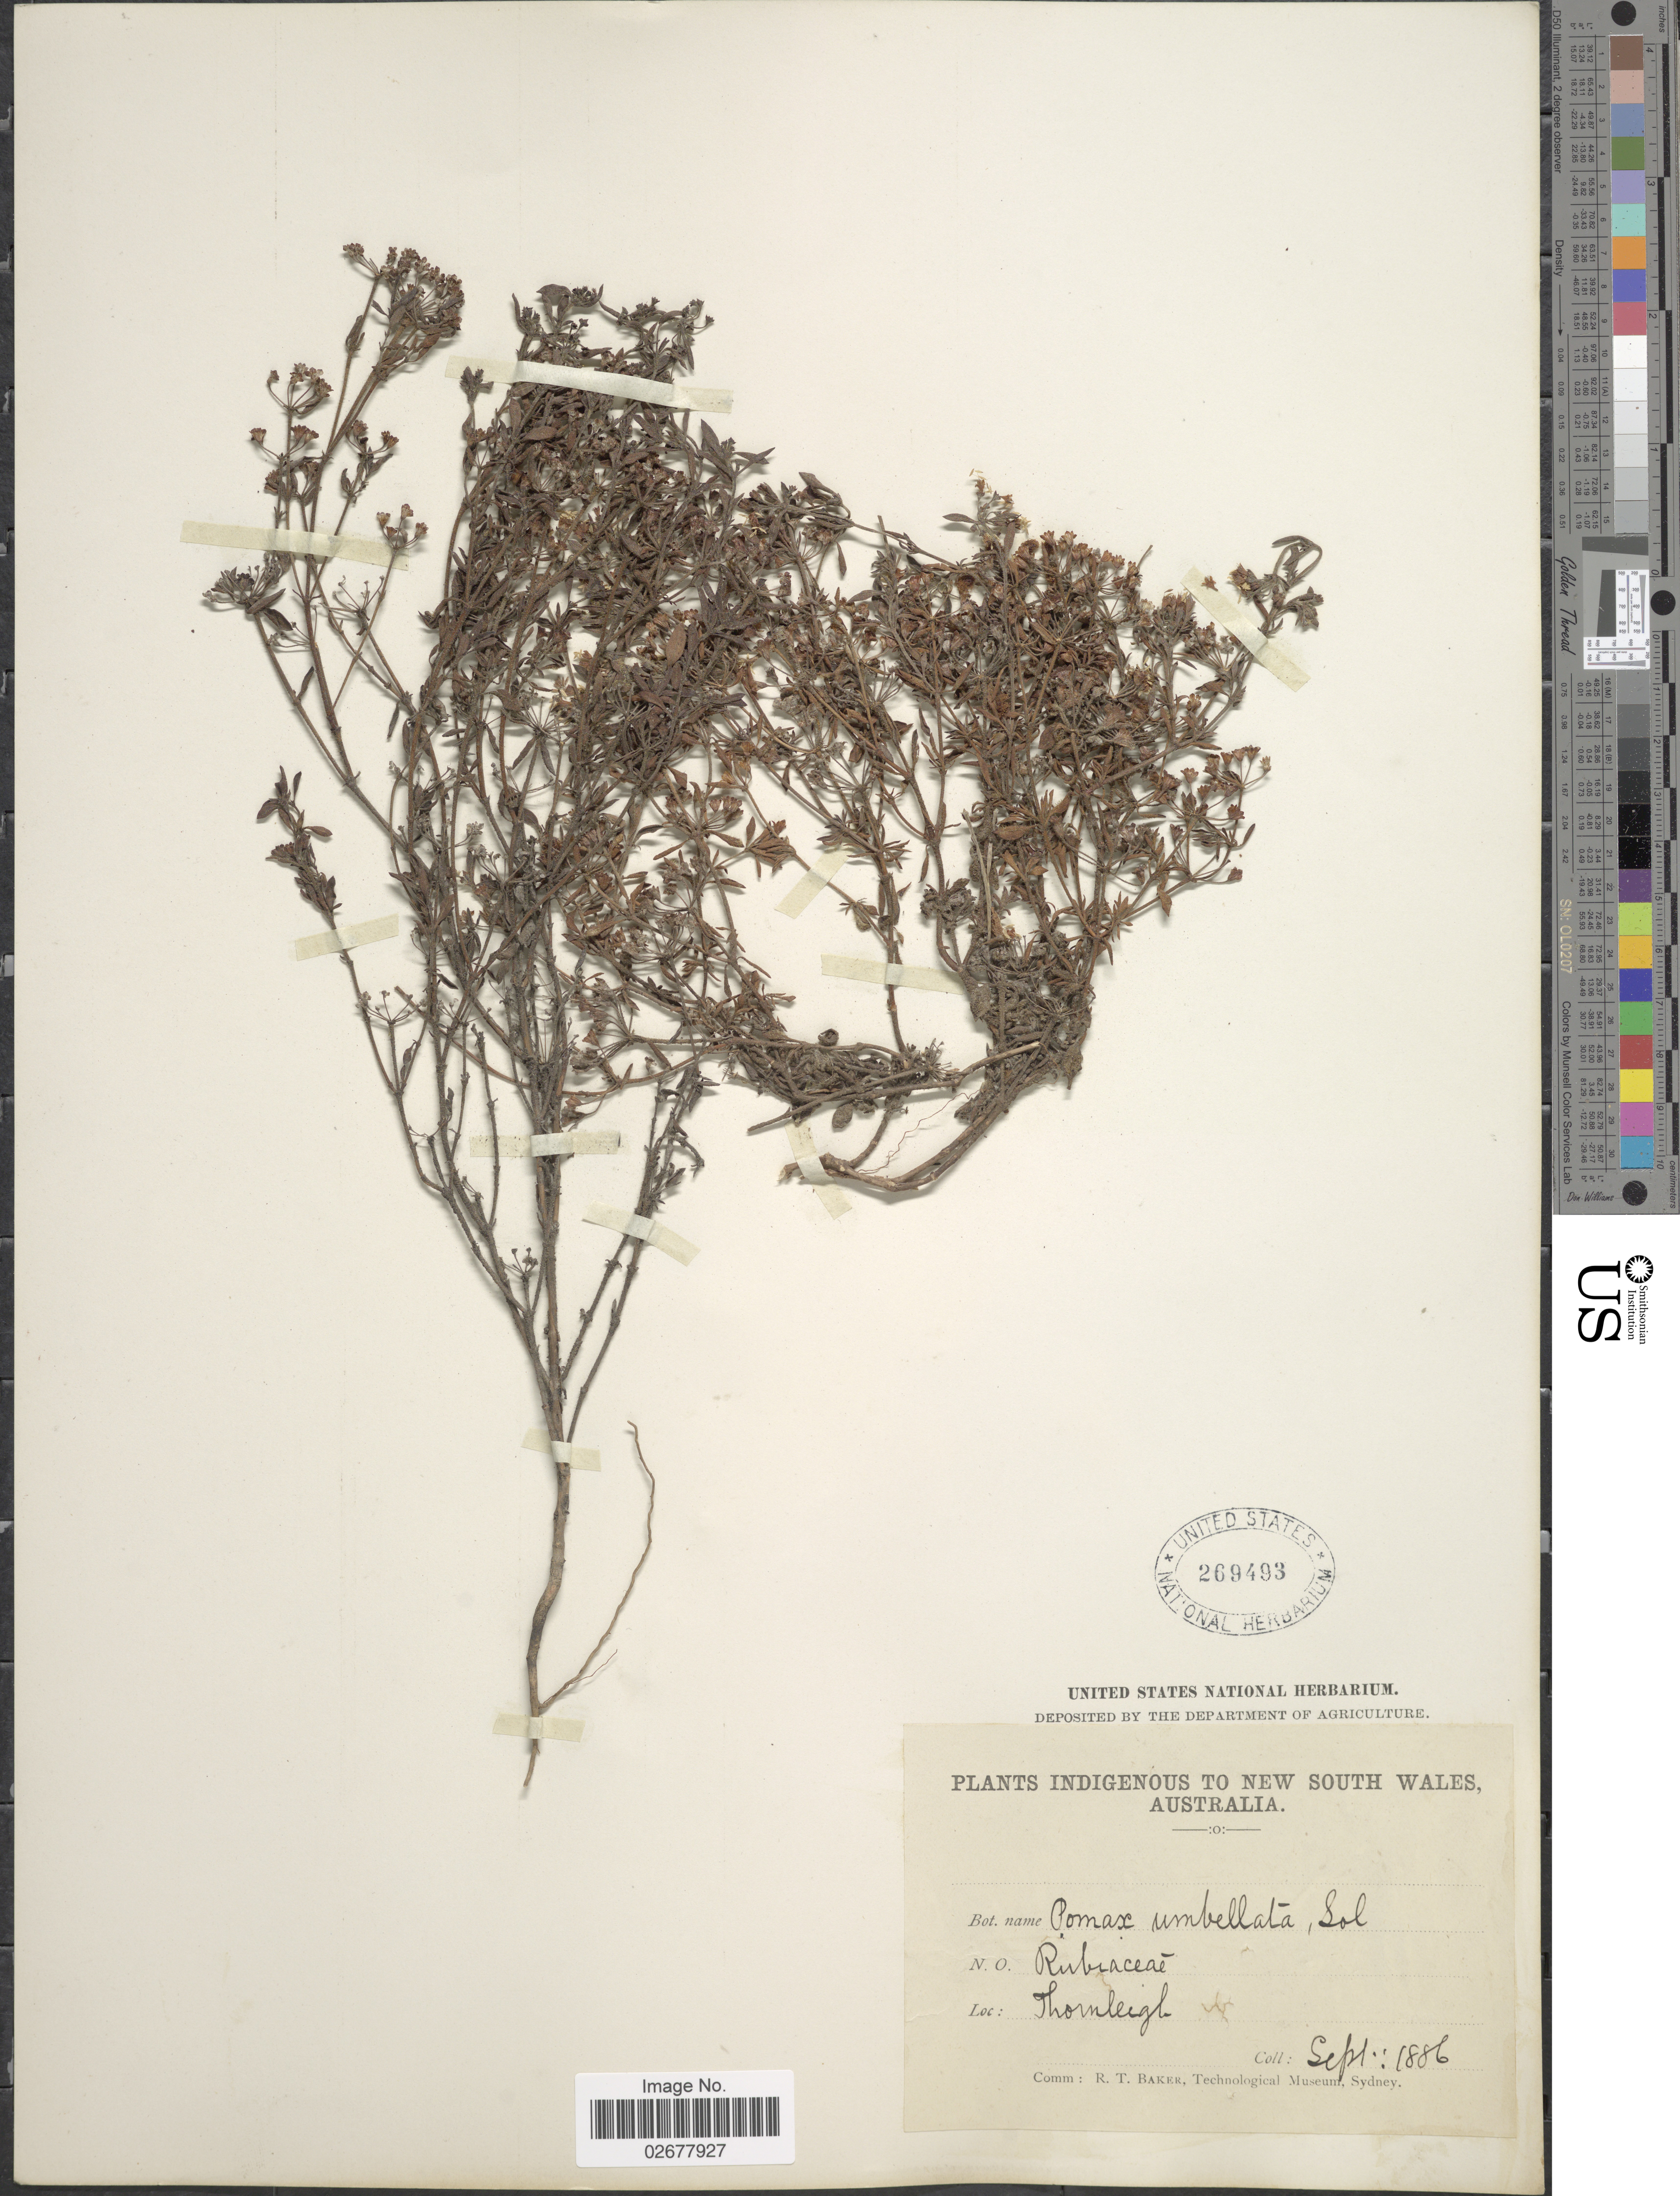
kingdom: Plantae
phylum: Tracheophyta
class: Magnoliopsida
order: Gentianales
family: Rubiaceae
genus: Pomax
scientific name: Pomax umbellata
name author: (Gaertn.) Sol. ex A. Rich.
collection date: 1886-09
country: Australia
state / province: New South Wales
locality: Thornleigh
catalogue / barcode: US 269493